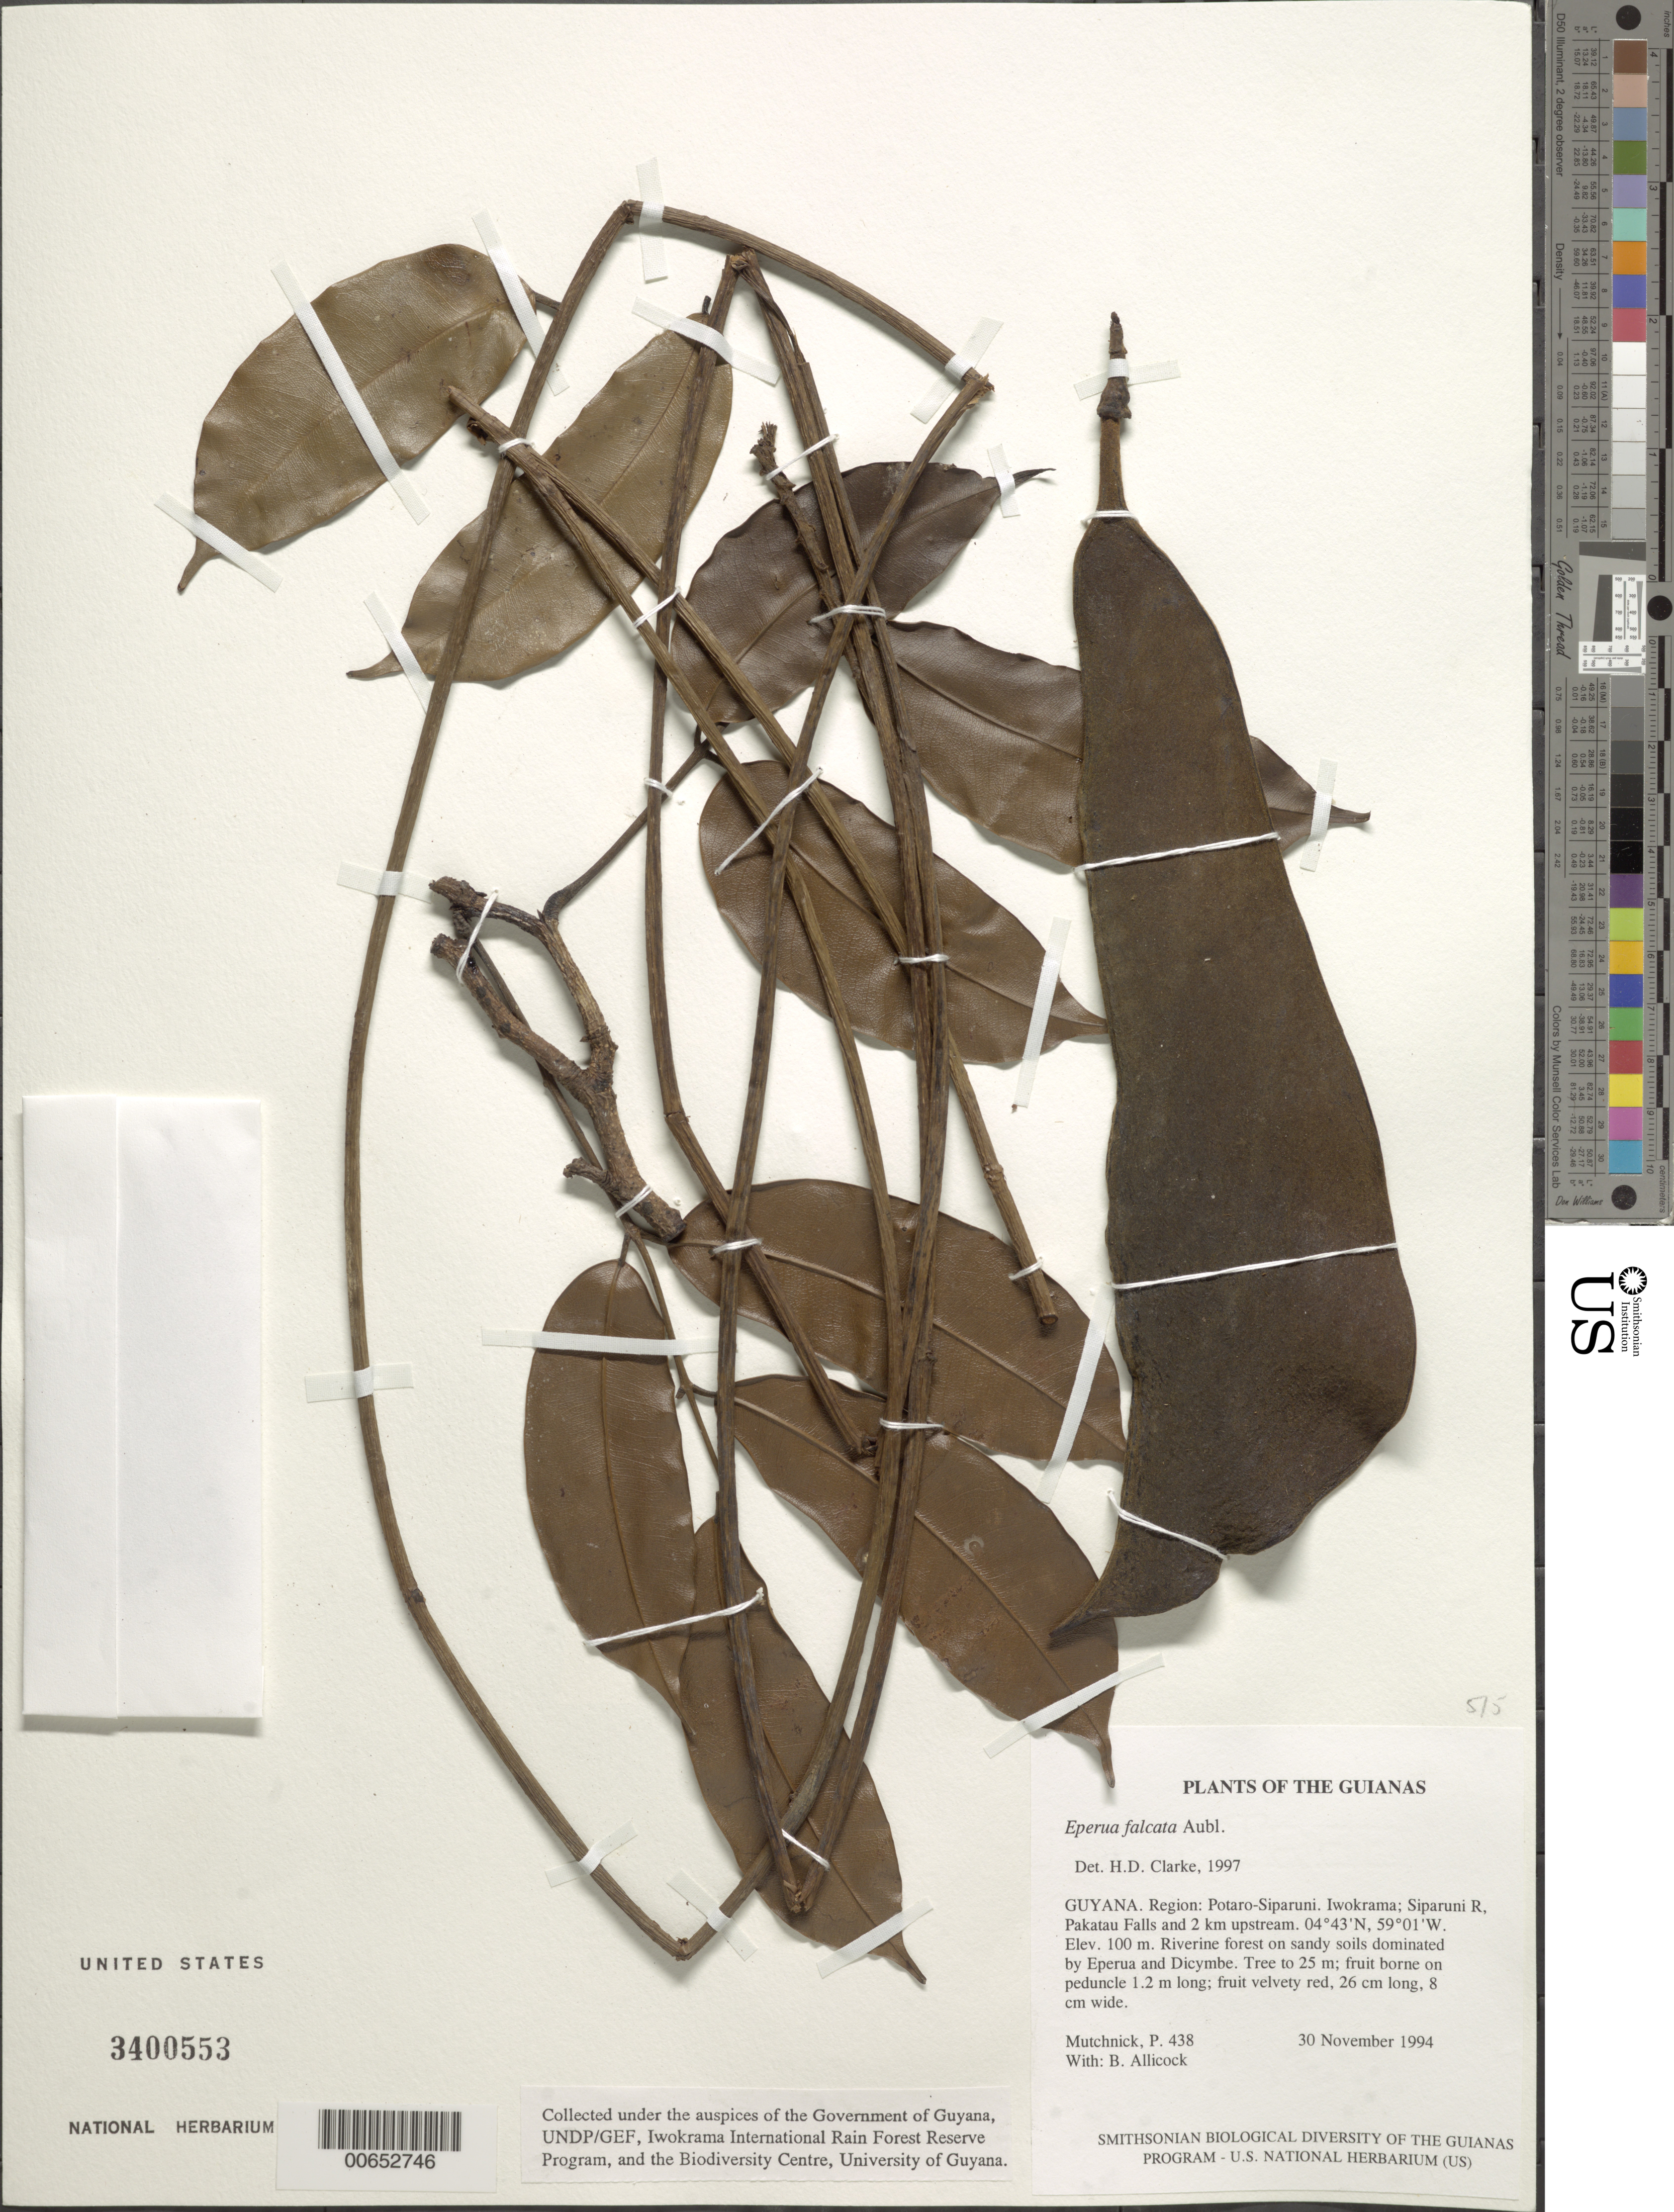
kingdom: Plantae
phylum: Tracheophyta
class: Magnoliopsida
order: Fabales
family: Fabaceae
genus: Eperua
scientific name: Eperua falcata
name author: Aubl.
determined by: Clarke, H. D., University of North Carolina (Asheville)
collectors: P. Mutchnick & B. Allicock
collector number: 438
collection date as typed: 30 November 1994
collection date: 1994-11-30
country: Guyana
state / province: Potaro-Siparuni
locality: Iwokrama; Siparuni R, Pakatau Falls and 2 km upstream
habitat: Riverine forest on sandy soils dominated by Eperua and Dicymbe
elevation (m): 100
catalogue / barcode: US 3400553